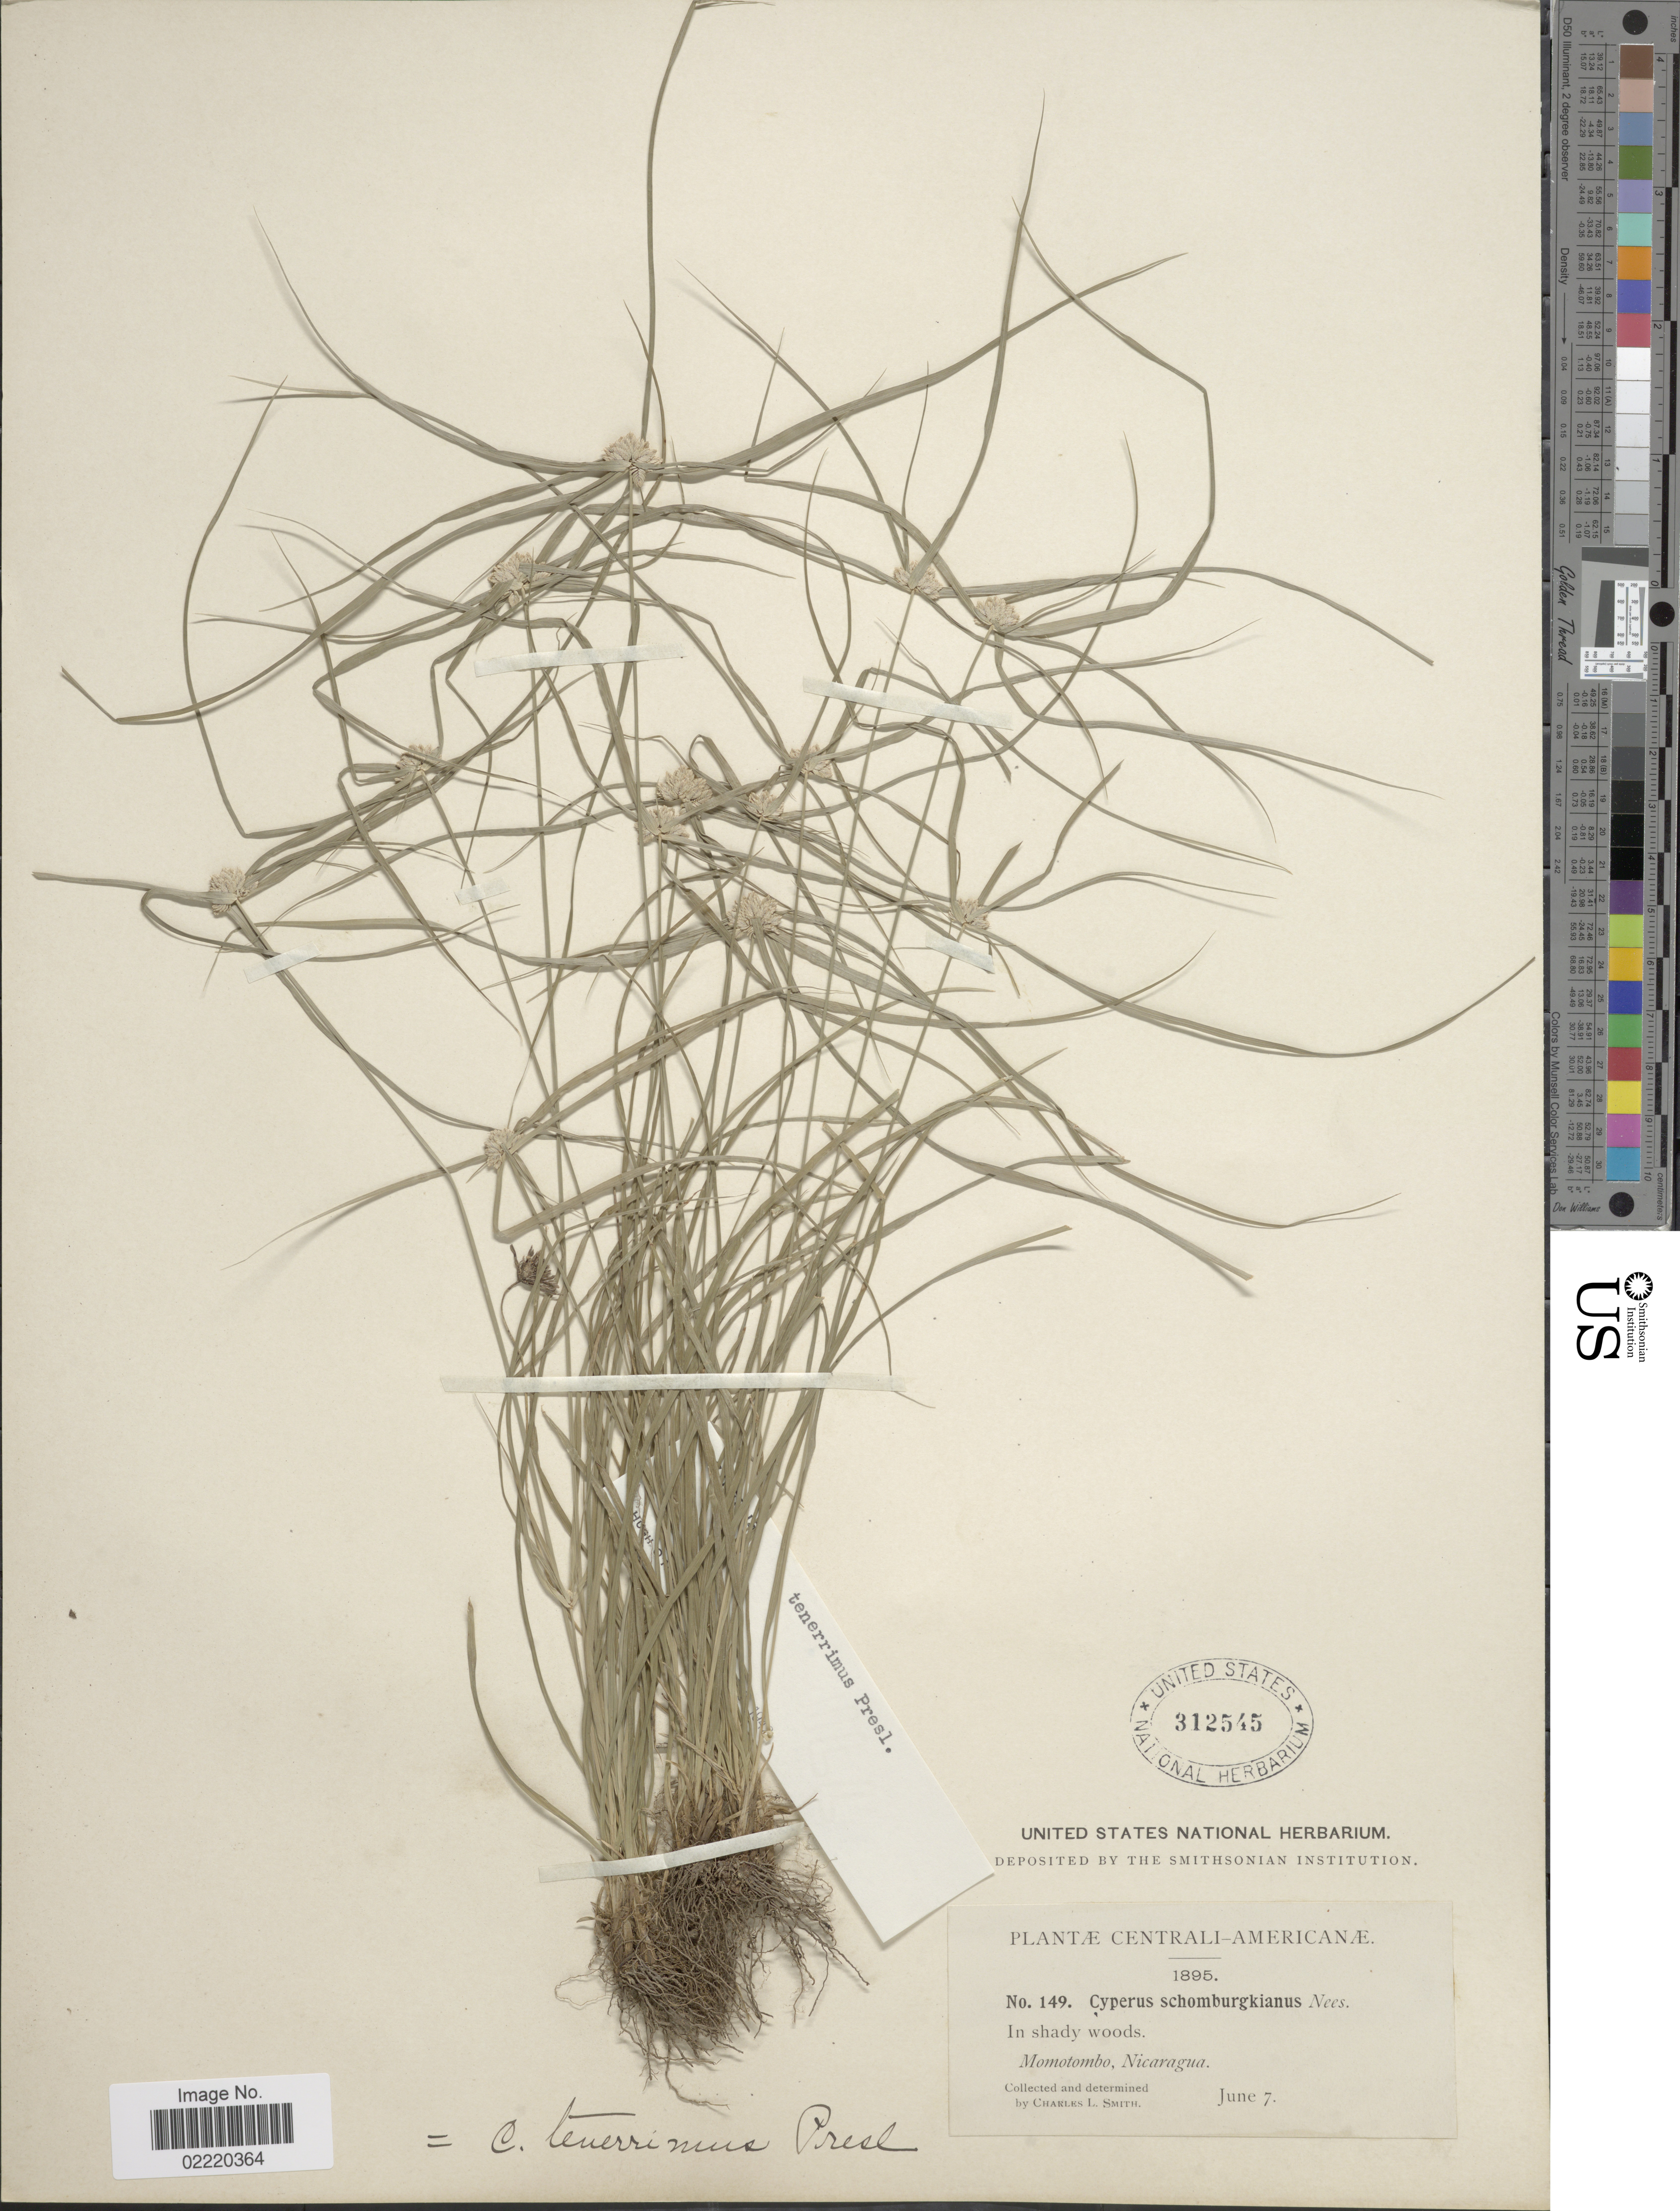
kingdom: Plantae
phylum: Tracheophyta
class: Liliopsida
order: Poales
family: Cyperaceae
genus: Cyperus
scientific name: Cyperus tenerrimus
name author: J. Presl & C. Presl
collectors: C. L. Smith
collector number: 149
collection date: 1895-06-07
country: Nicaragua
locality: In shady woods, Momotombo.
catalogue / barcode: US 312545